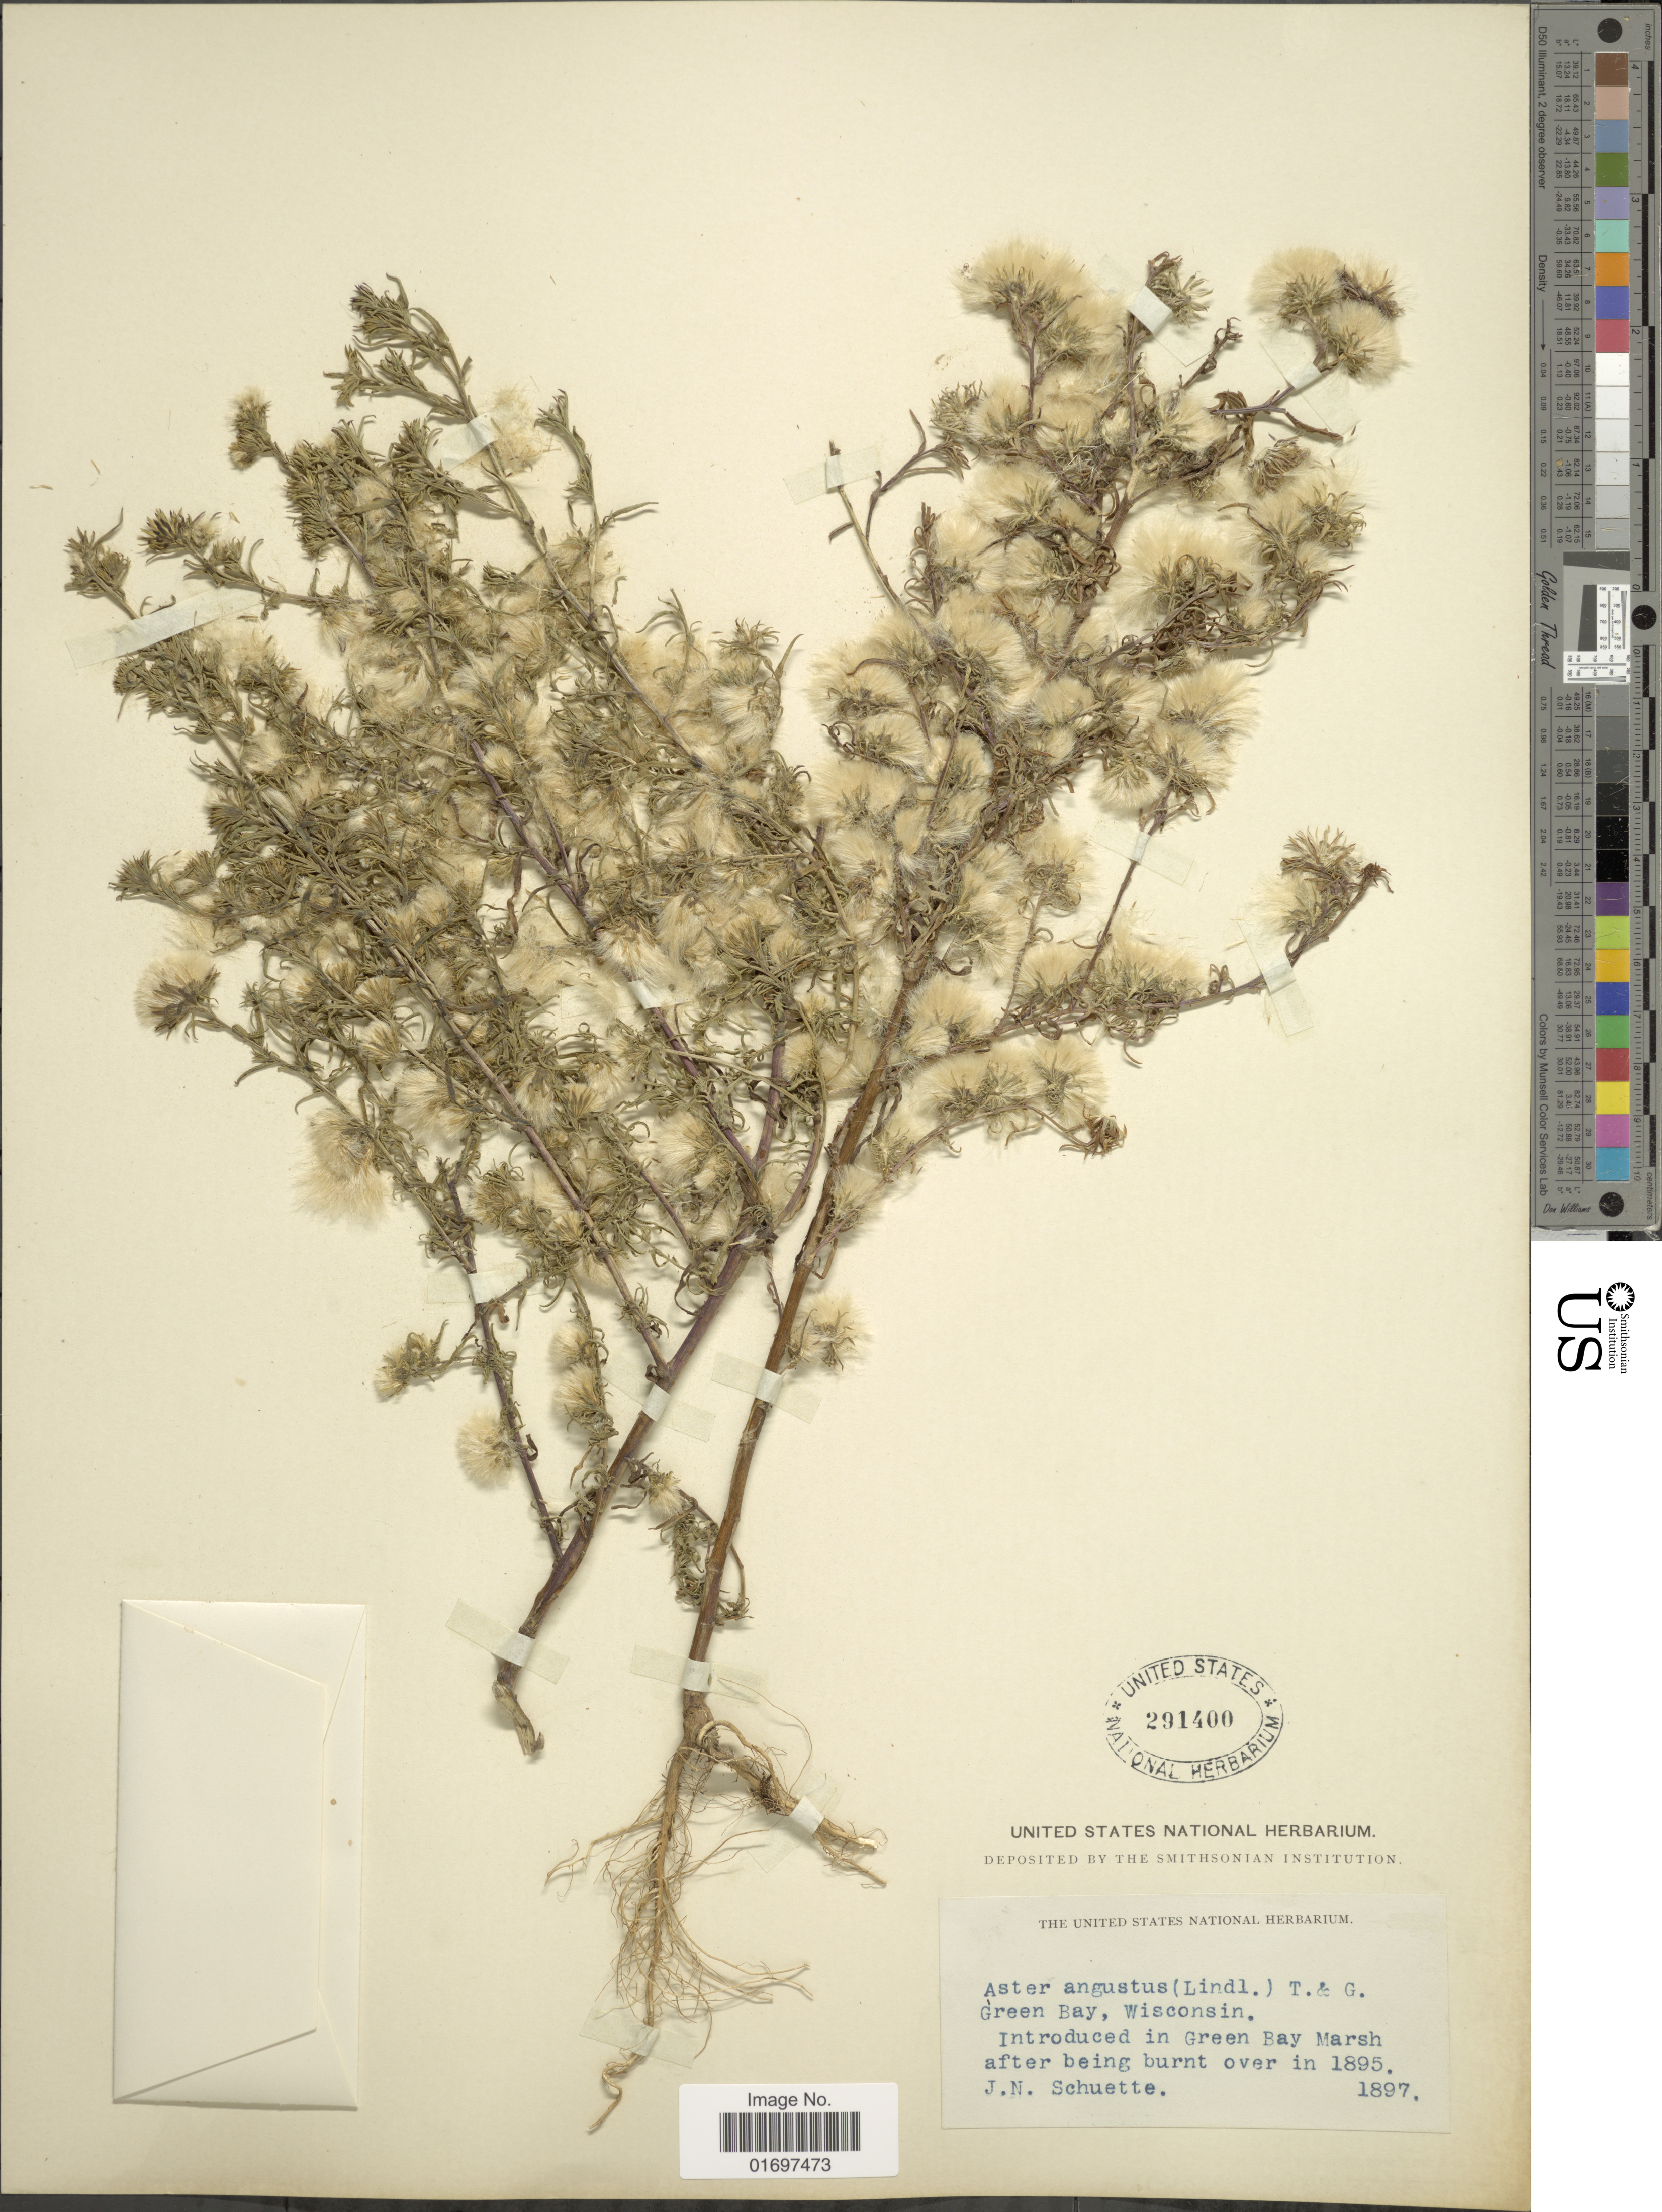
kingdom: Plantae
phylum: Tracheophyta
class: Magnoliopsida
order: Asterales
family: Asteraceae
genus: Symphyotrichum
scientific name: Symphyotrichum ciliatum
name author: (Ledeb.) G.L. Nesom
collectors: J. H. Schuette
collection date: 1897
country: United States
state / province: Wisconsin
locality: Green Bay, Wisconsin. Green Bay Marsh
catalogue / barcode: US 291400